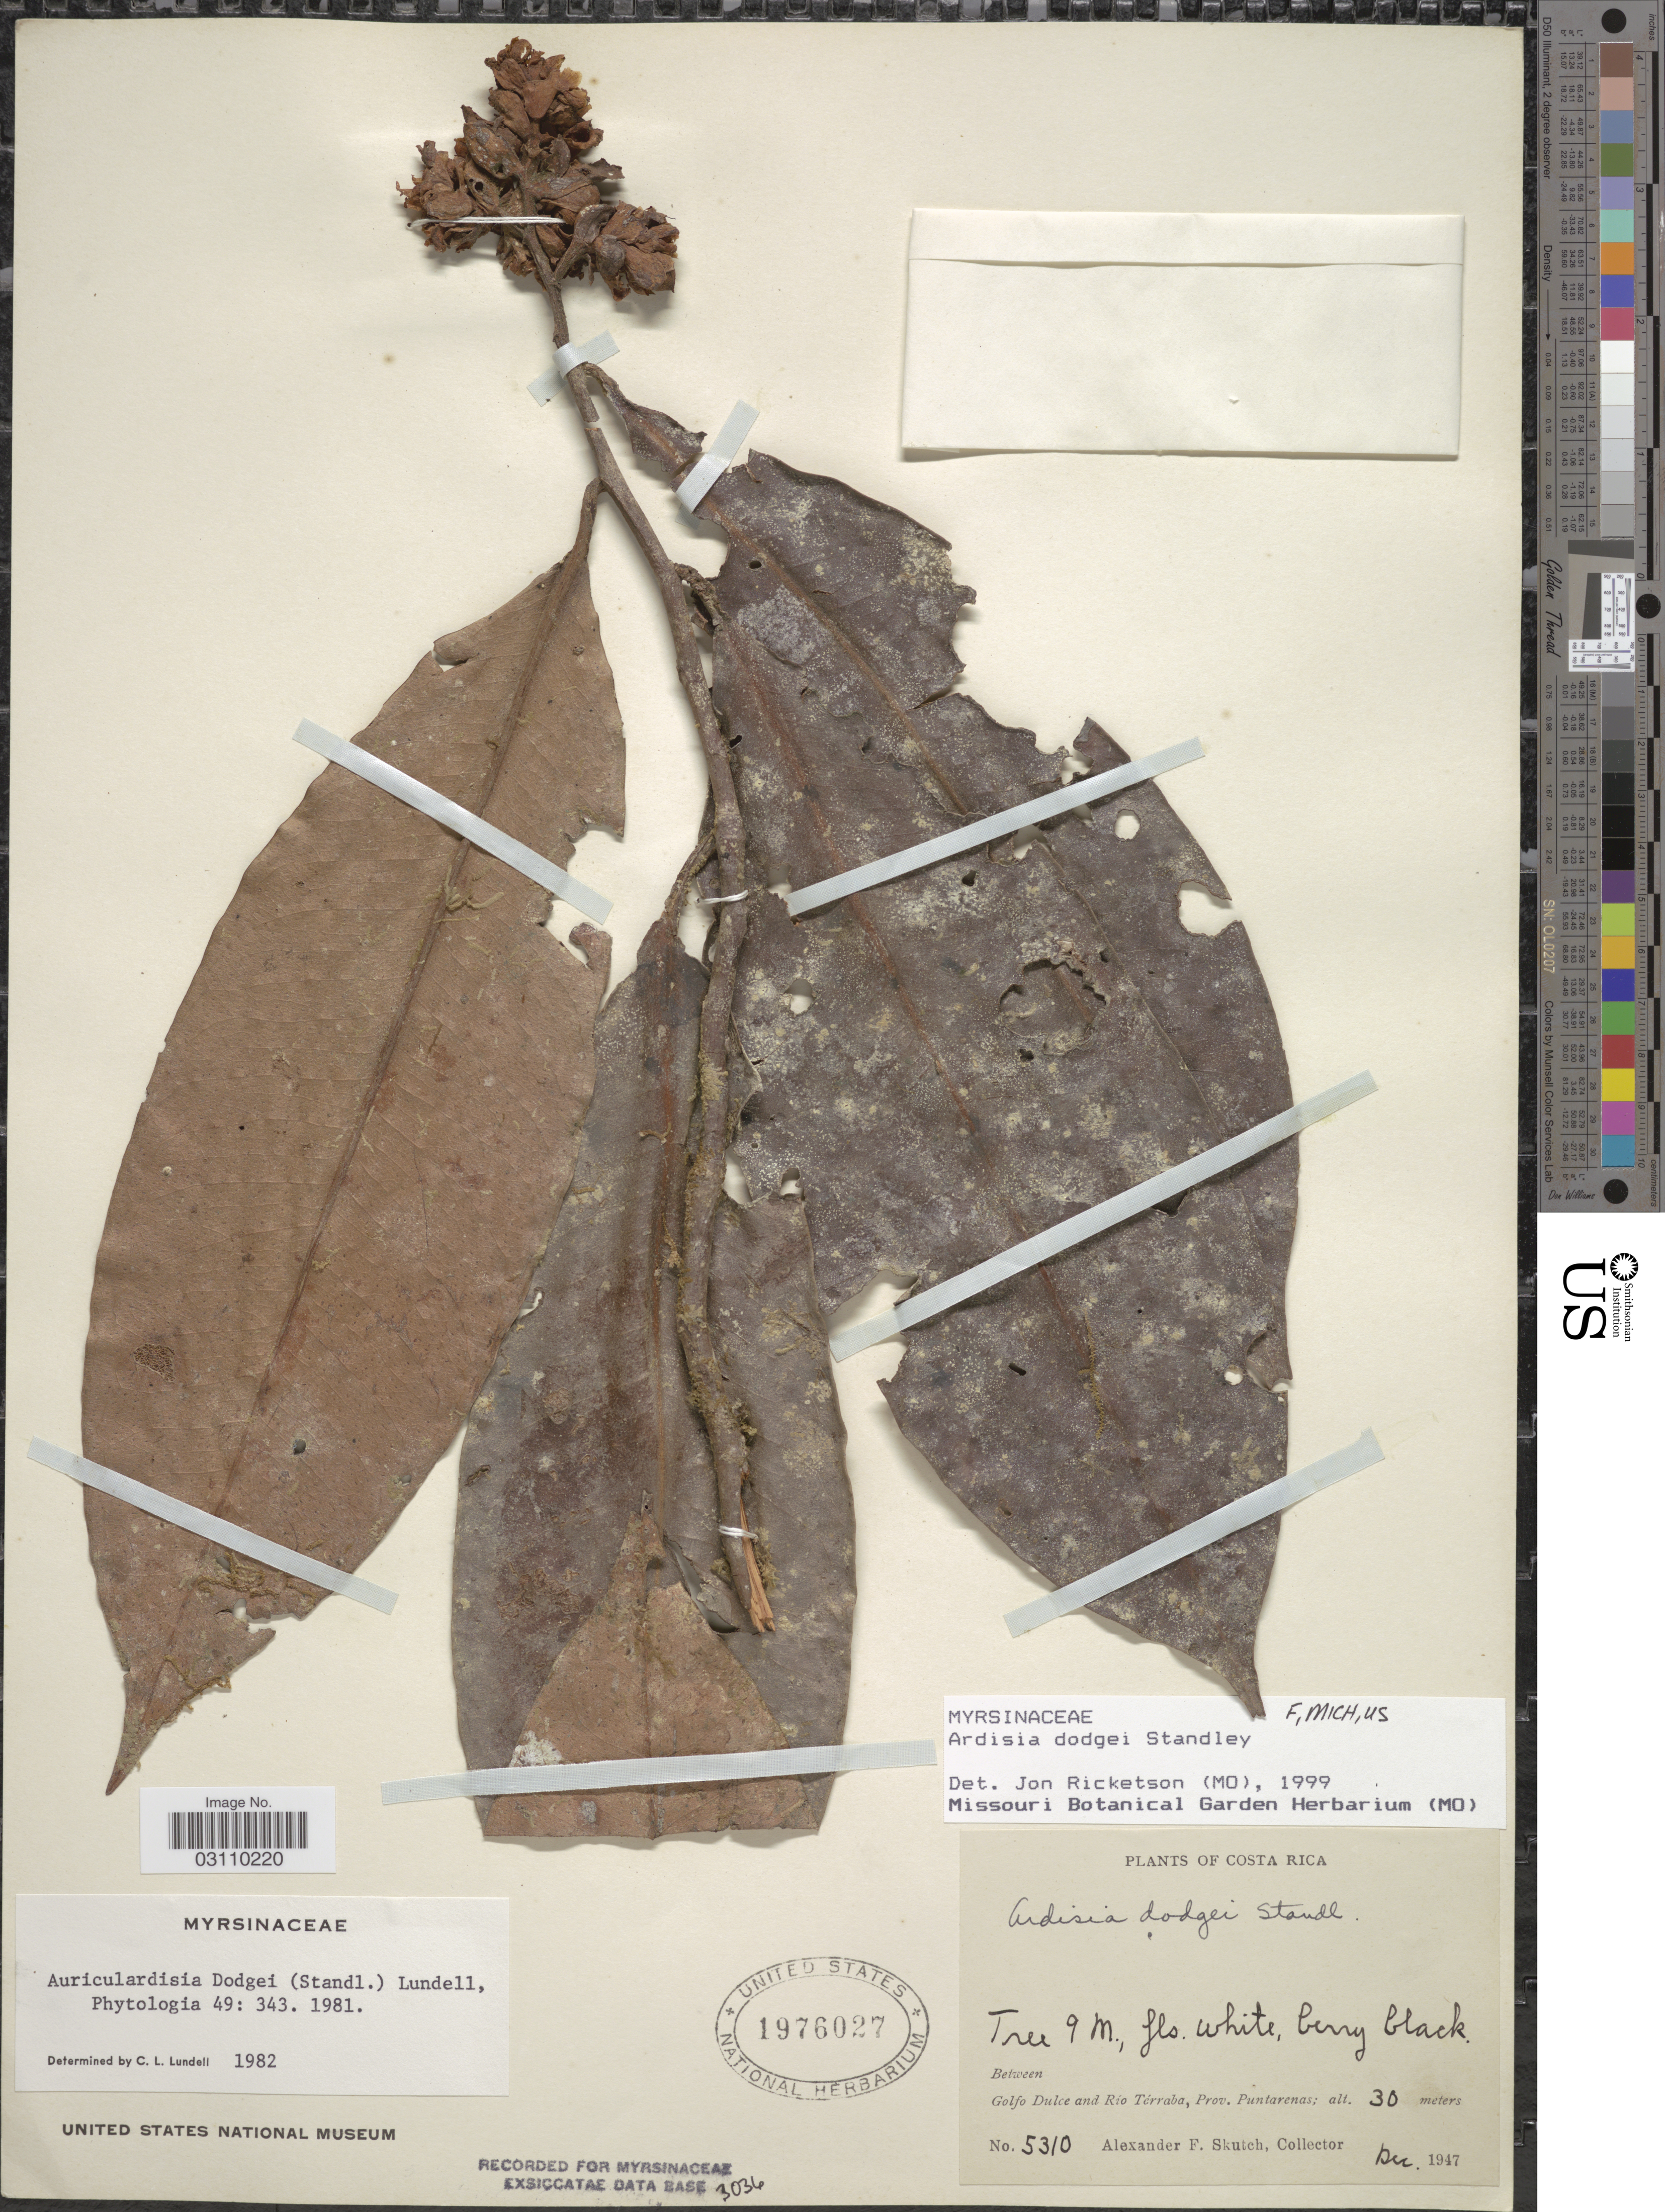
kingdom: Plantae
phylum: Tracheophyta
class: Magnoliopsida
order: Ericales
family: Primulaceae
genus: Ardisia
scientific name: Ardisia dodgei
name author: Standl.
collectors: A. F. Skutch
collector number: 5310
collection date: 1947-12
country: Costa Rica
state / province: Puntarenas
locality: Between Golfo Dulce and Rio Térraba.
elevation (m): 30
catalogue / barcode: US 1976027